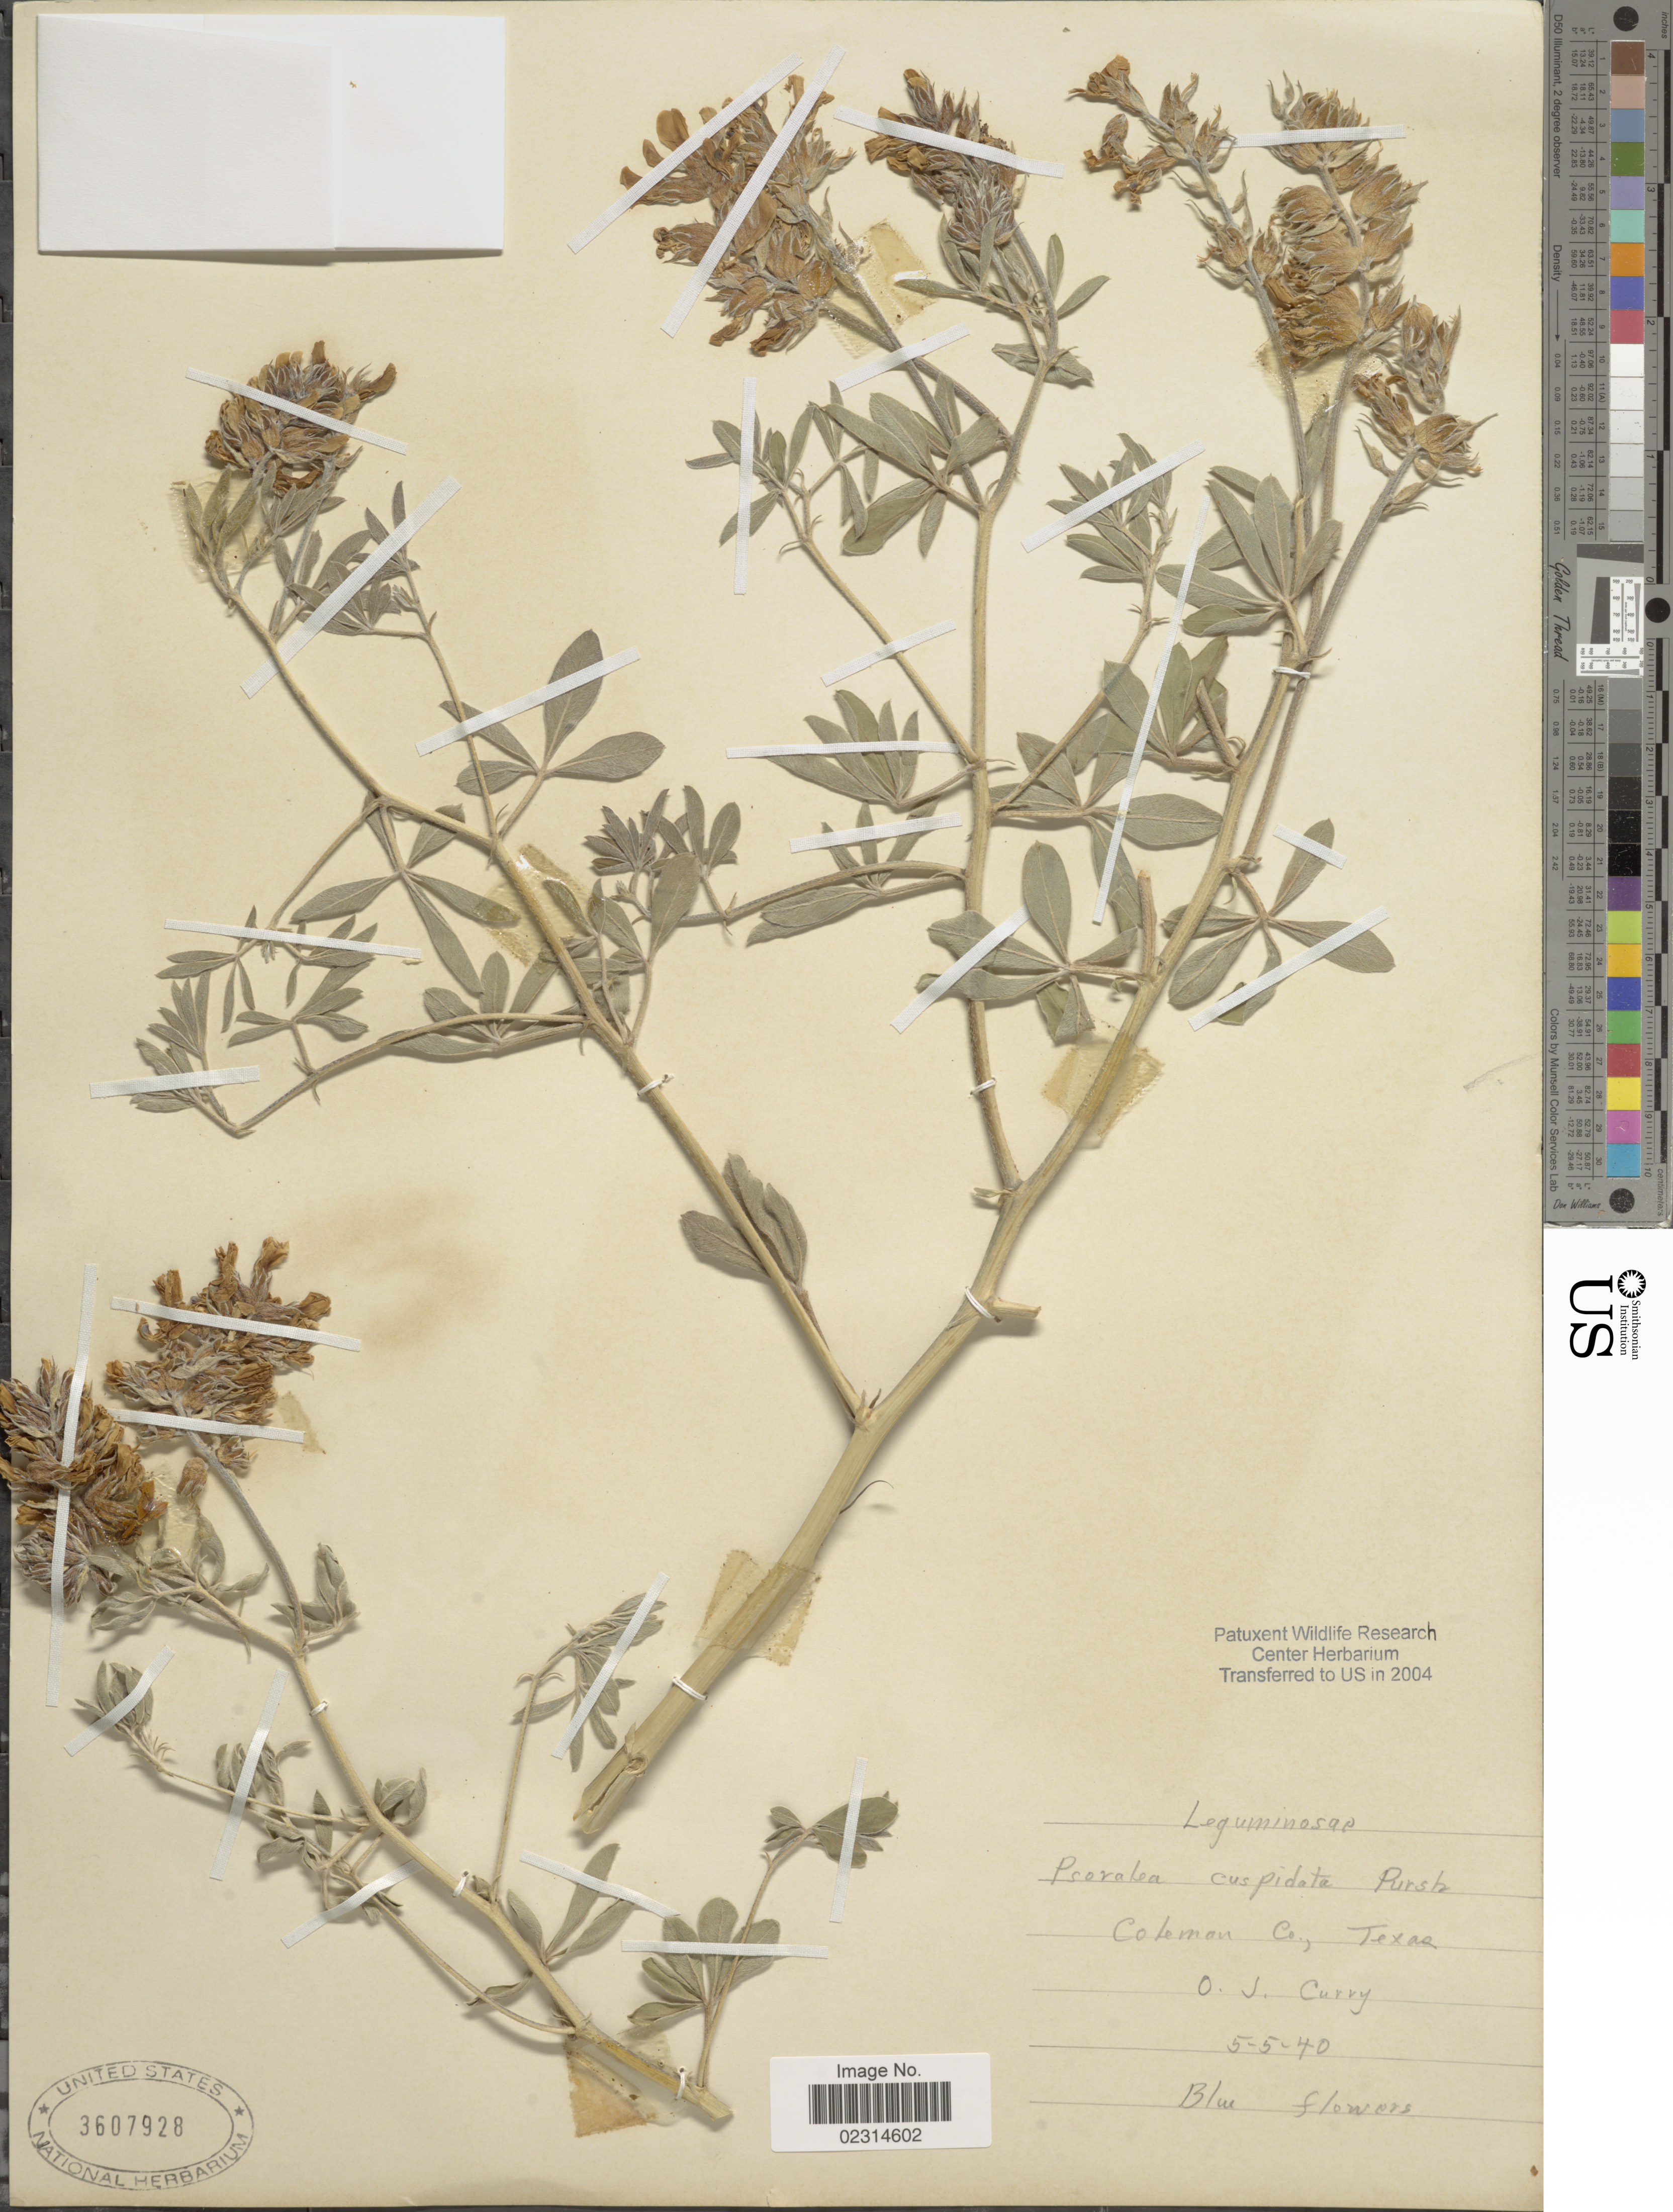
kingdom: Plantae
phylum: Tracheophyta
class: Magnoliopsida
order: Fabales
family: Fabaceae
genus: Pediomelum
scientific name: Pediomelum cuspidatum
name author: (Pursh) Rydb.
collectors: O. Curry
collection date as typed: Transcribed d/m/y: 5/5/40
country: United States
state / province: Texas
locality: Coleman Co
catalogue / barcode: US 3607928